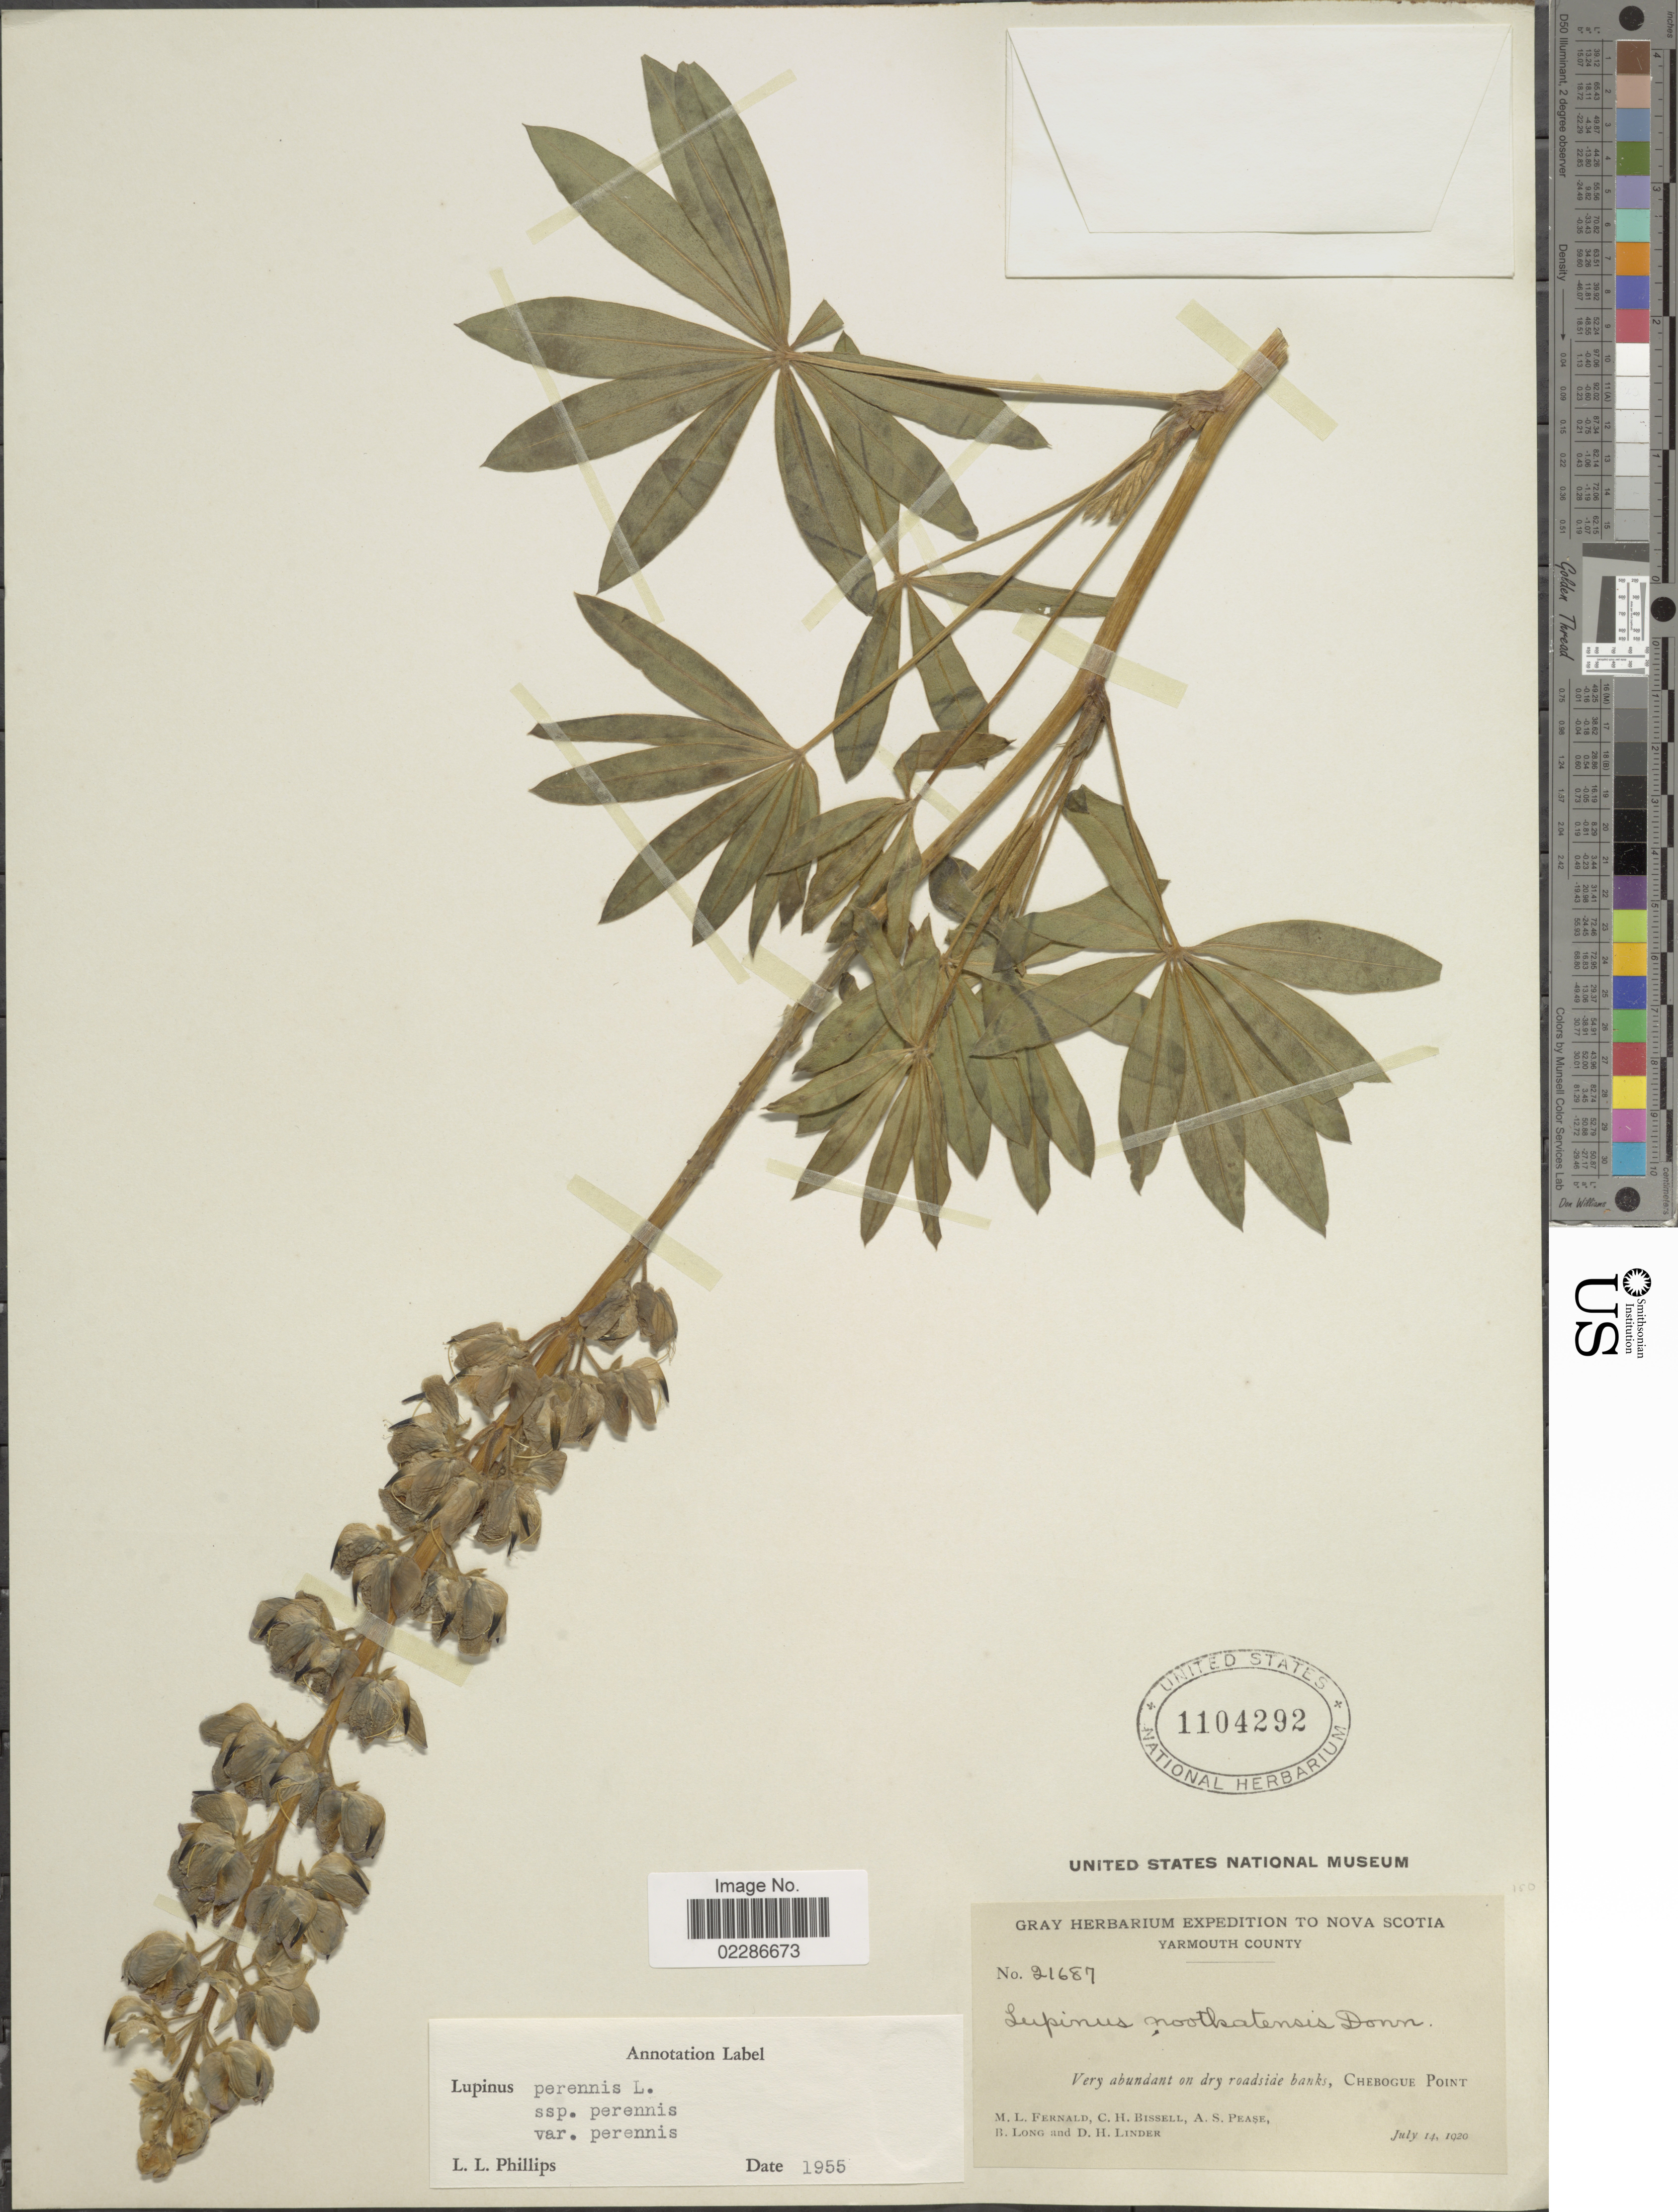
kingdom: Plantae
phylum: Tracheophyta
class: Magnoliopsida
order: Fabales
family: Fabaceae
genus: Lupinus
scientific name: Lupinus perennis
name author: L.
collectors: M. L. Fernald, A. S. Pease, B. Long & D. Linder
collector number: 21687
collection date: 1920-07-14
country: Canada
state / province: Nova Scotia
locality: Yarmouth County, Very abundant on dry roadside banks, Chebogue Point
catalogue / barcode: US 1104292